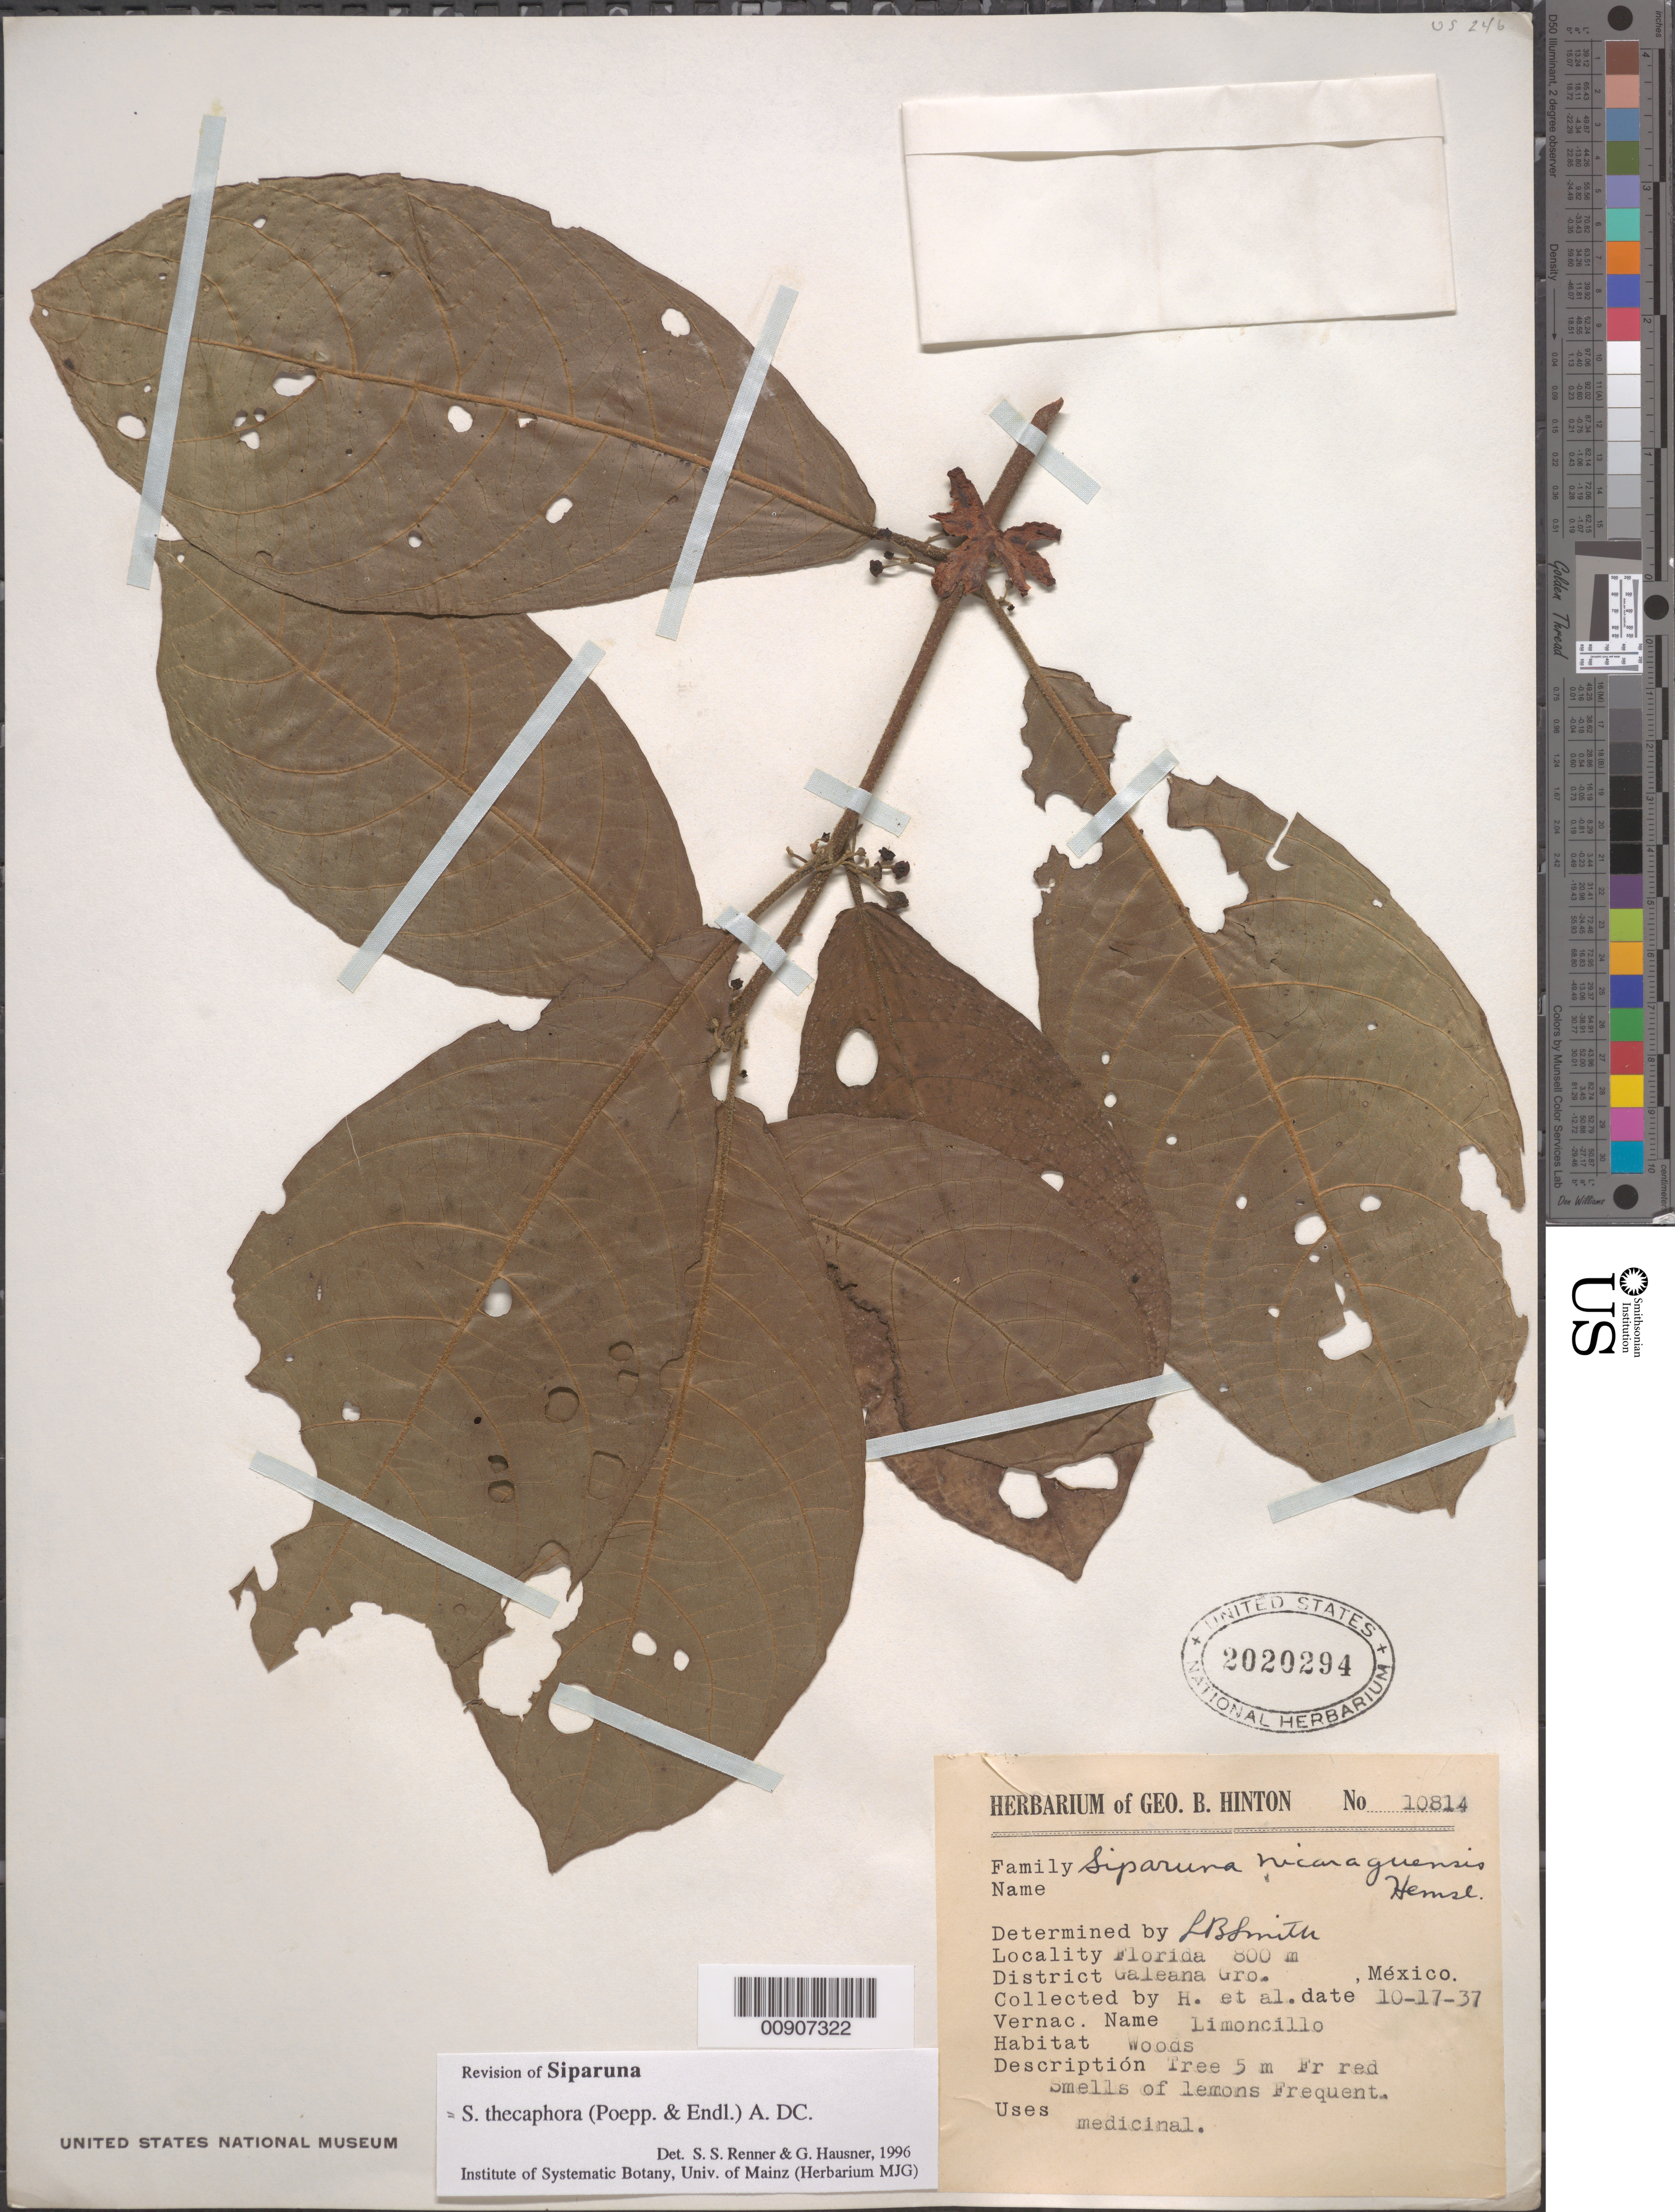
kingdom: Plantae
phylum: Tracheophyta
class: Magnoliopsida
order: Laurales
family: Siparunaceae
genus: Siparuna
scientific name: Siparuna thecaphora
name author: (Poepp. & Endl.) A. DC.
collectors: G. B. Hinton & et al.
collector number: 10814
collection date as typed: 17 Oct 1937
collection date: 1937-10-17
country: Mexico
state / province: Guerrero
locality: Florida, District Galeana, Guerrero.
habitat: Woods.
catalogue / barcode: US 2020294